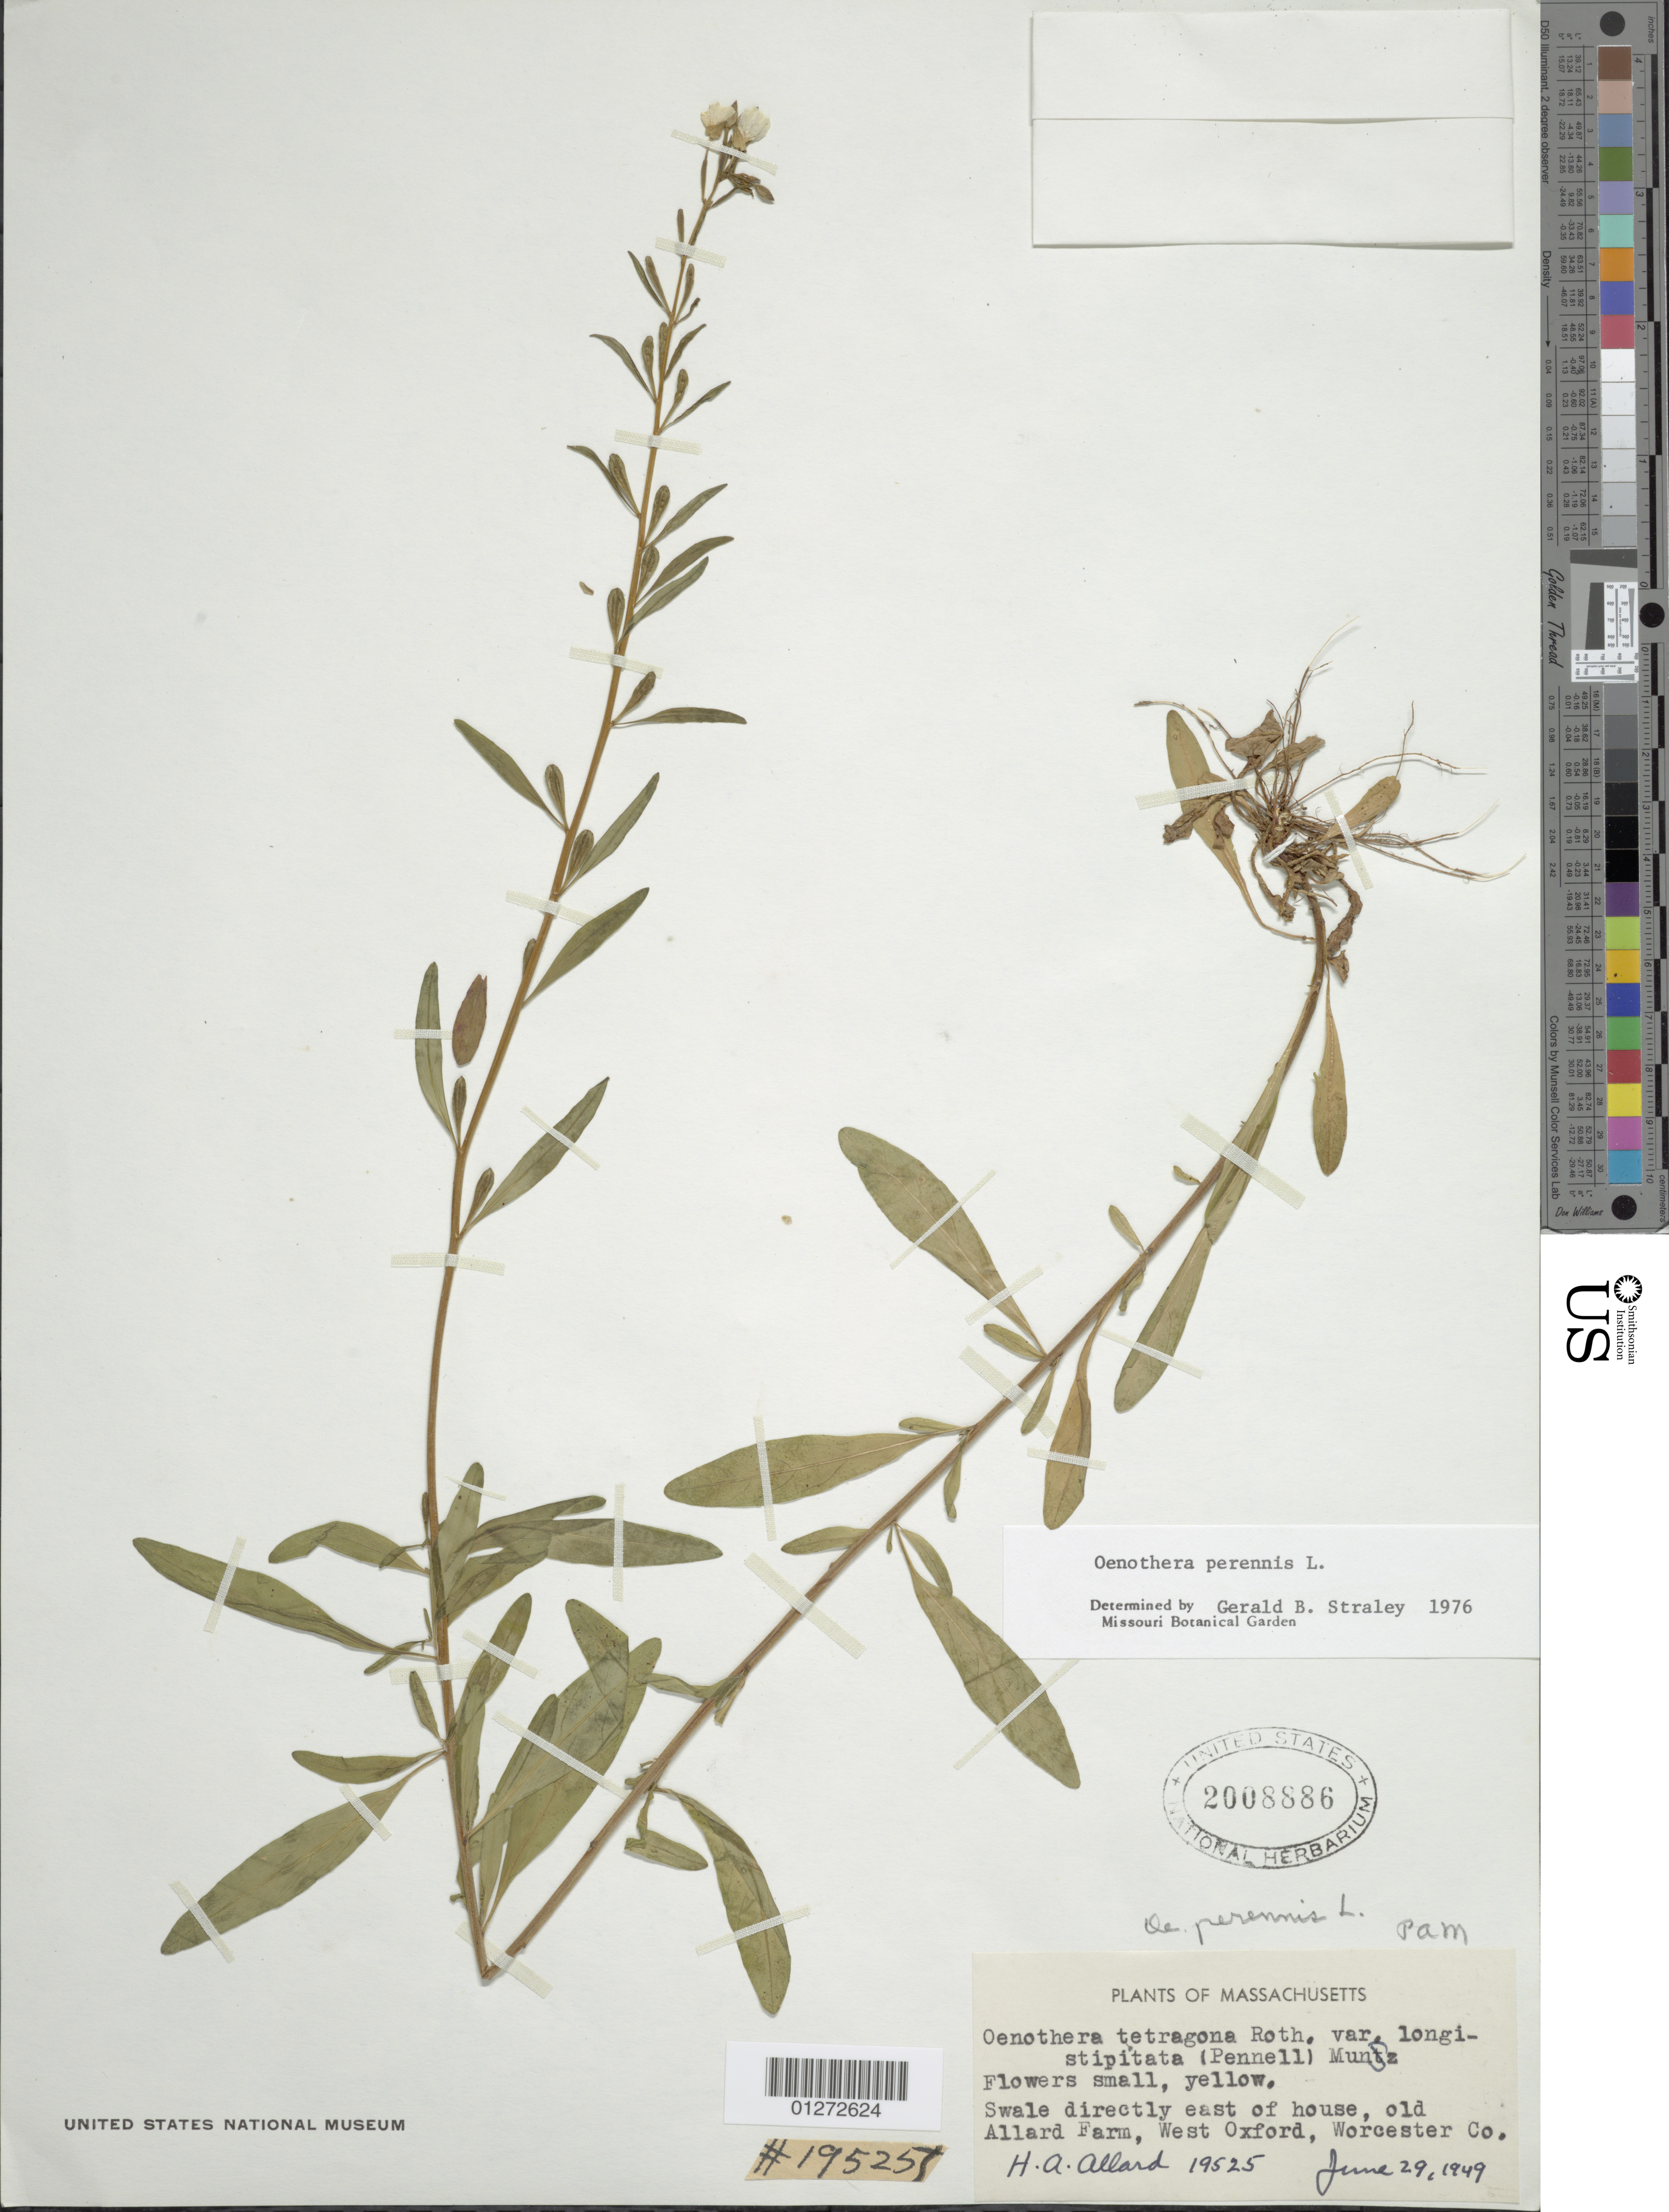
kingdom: Plantae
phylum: Tracheophyta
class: Magnoliopsida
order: Myrtales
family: Onagraceae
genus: Oenothera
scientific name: Oenothera perennis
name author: L.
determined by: Straley, G. B.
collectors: H. A. Allard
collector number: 19525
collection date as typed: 29 Jun 1949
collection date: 1949-06-29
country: United States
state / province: Massachusetts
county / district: Worcester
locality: West Oxford, old Allard Farm, swale directly east of house.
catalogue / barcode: US 2008886